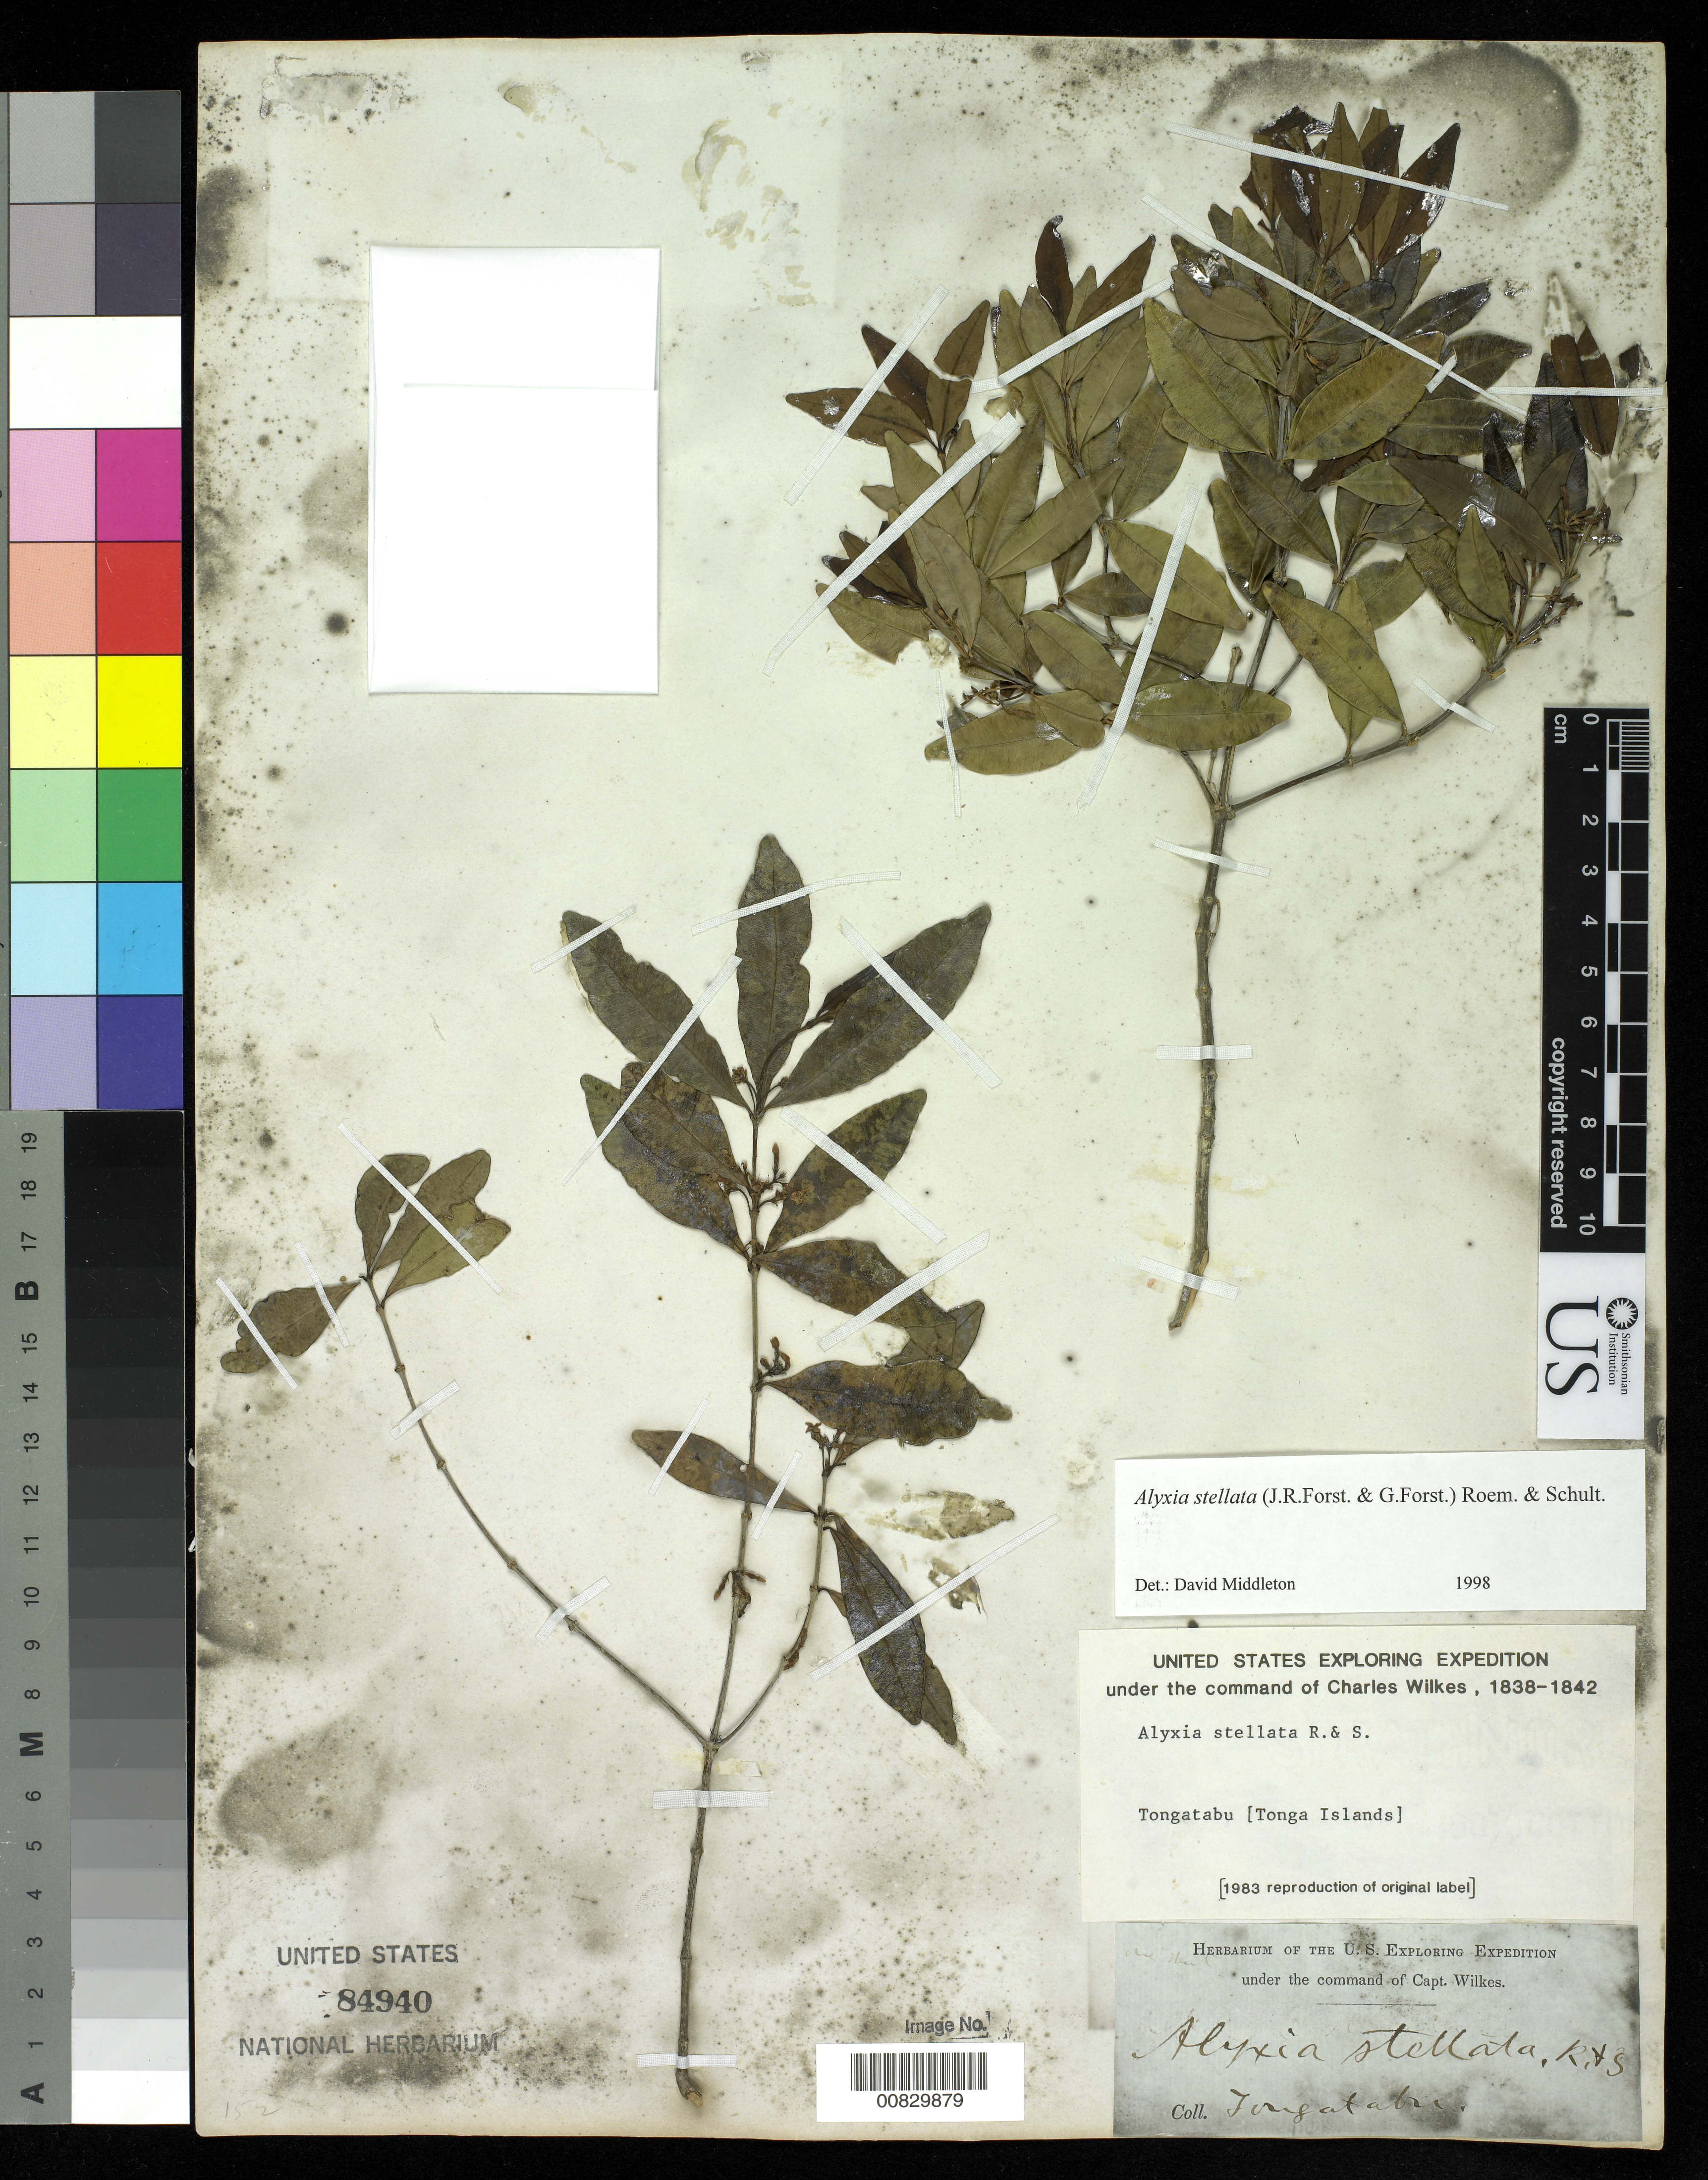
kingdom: Plantae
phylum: Tracheophyta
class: Magnoliopsida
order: Gentianales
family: Apocynaceae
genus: Alyxia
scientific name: Alyxia stellata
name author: (J.R. Forst. & G. Forst.) Roem. & Schult.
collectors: Wilkes Explor. Exped.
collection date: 1838/1842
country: Tonga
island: Tongatapu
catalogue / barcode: US 84940